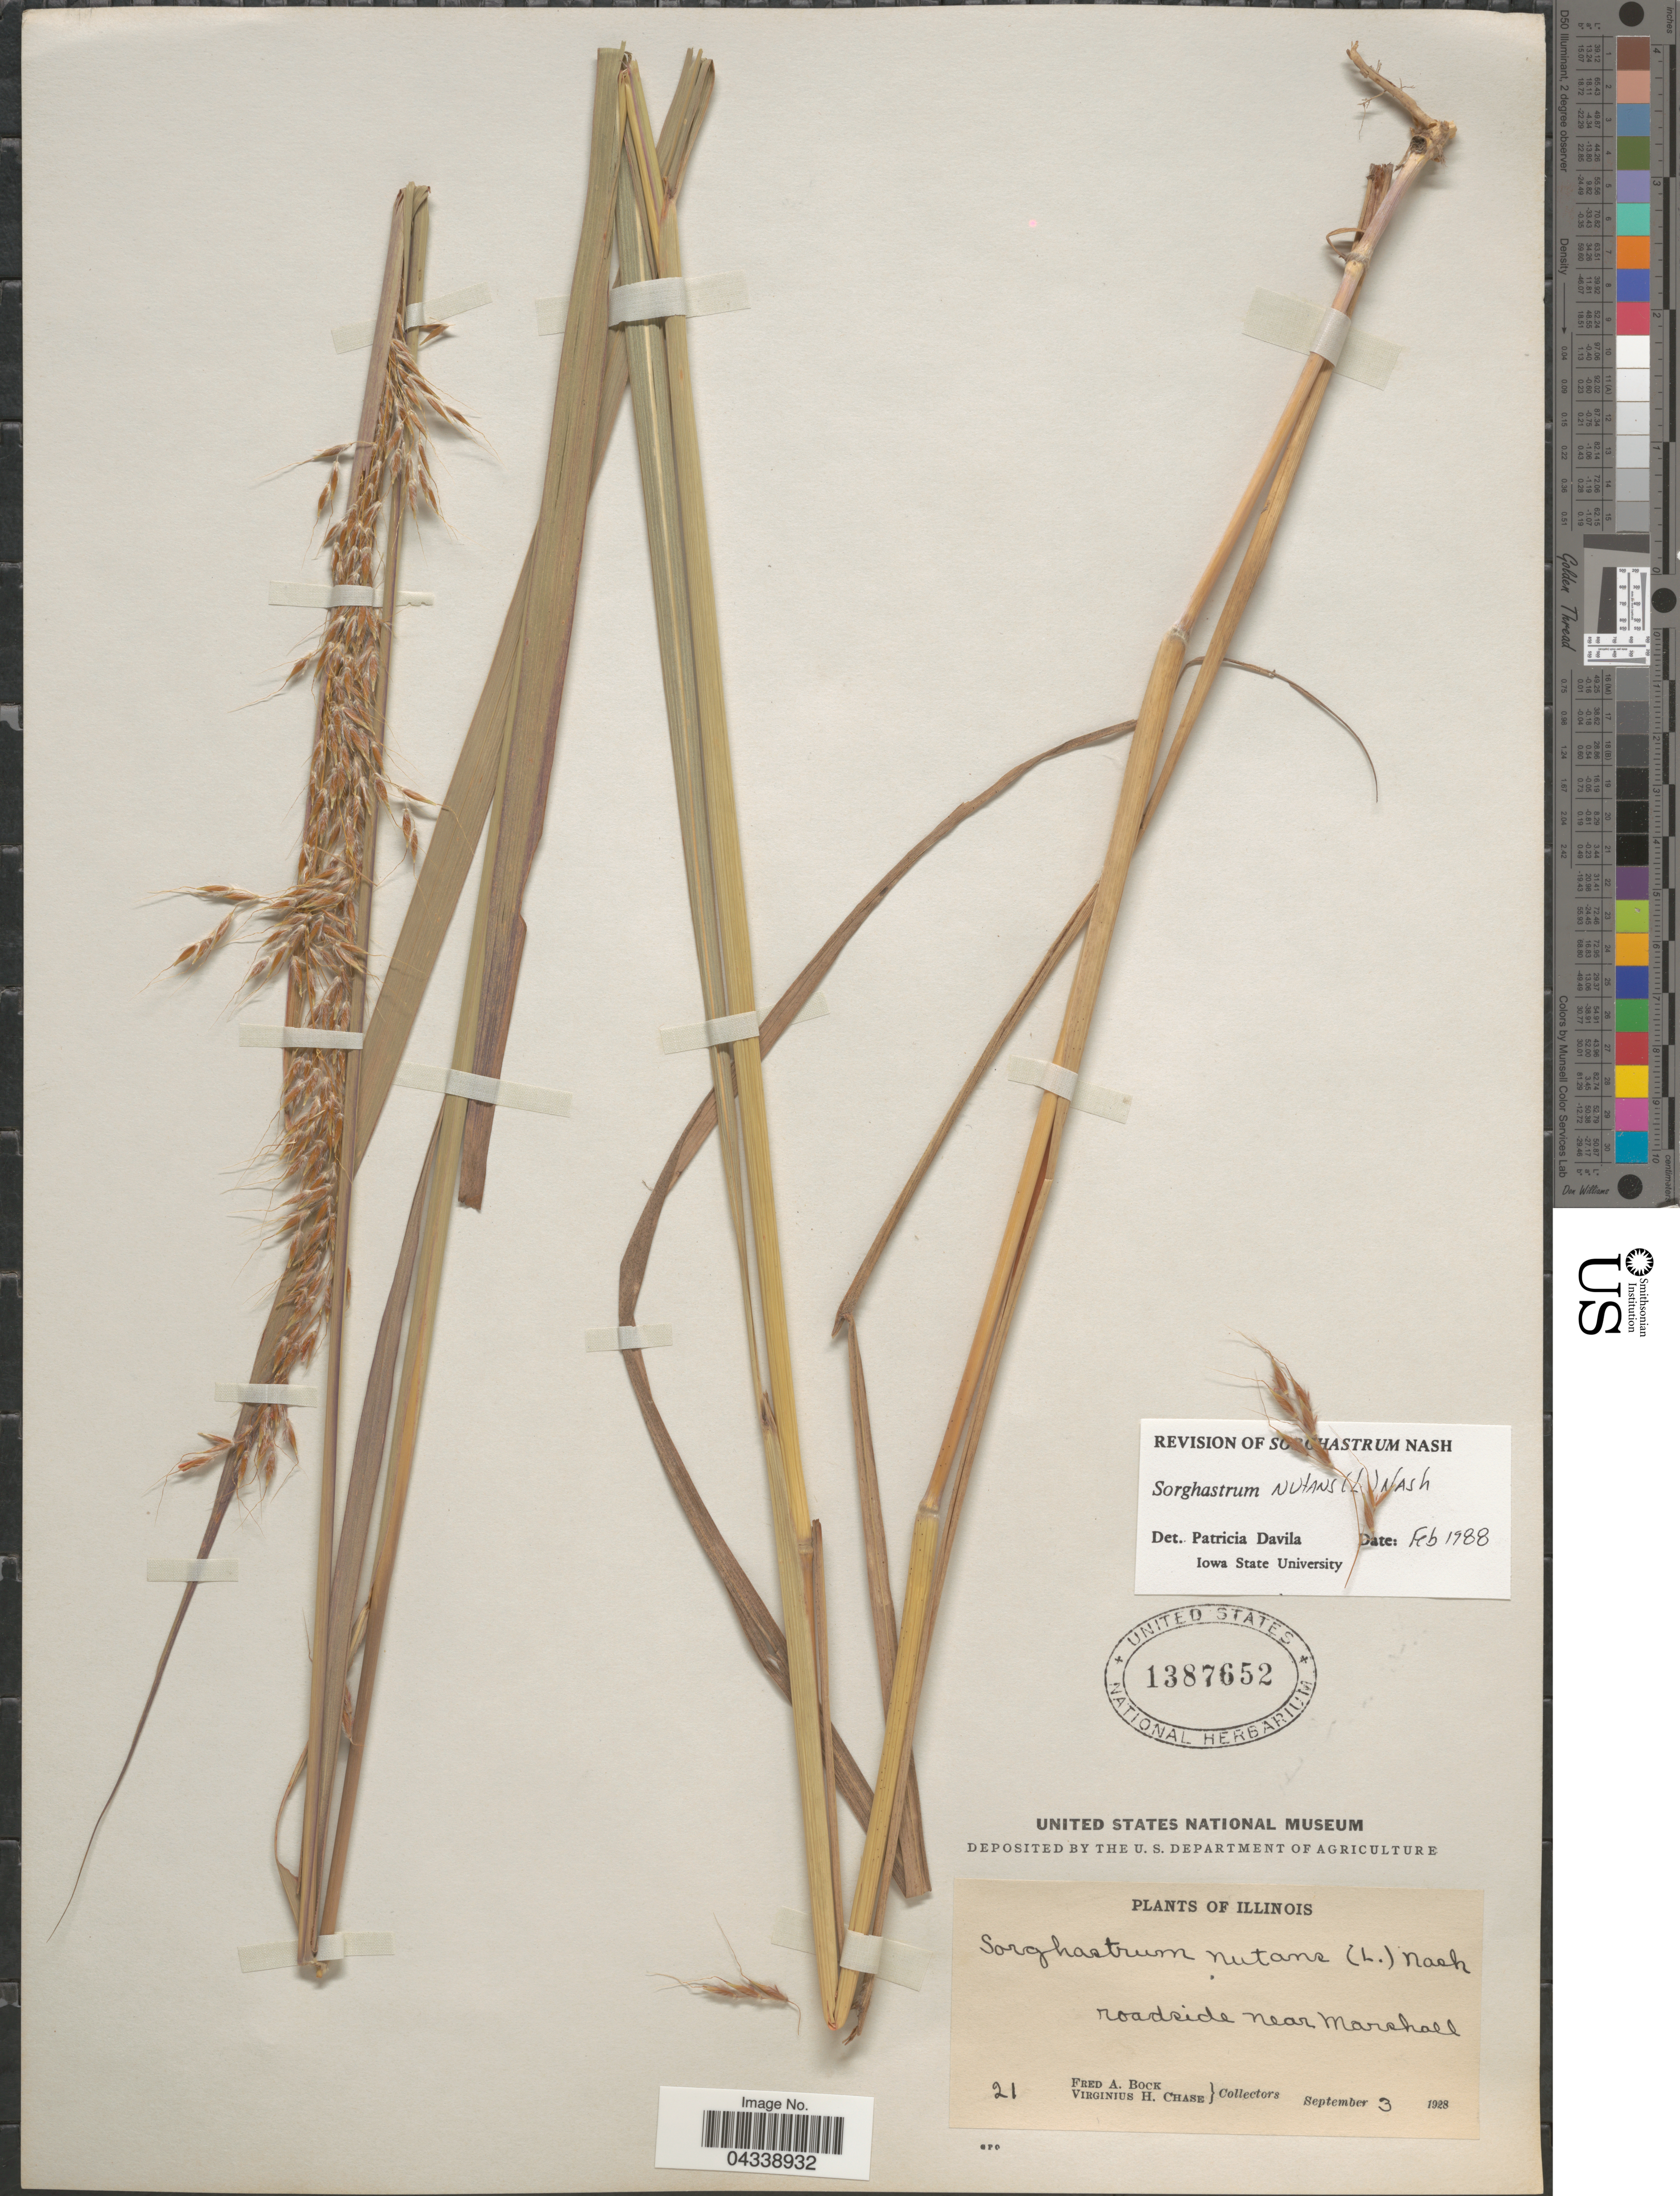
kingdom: Plantae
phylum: Tracheophyta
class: Liliopsida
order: Poales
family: Poaceae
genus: Sorghastrum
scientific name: Sorghastrum nutans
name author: (L.) Nash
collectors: F. Bock & V. H. Chase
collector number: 21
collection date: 1928-09-03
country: United States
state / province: Illinois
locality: Roadside near Marshall.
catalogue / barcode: US 1387652